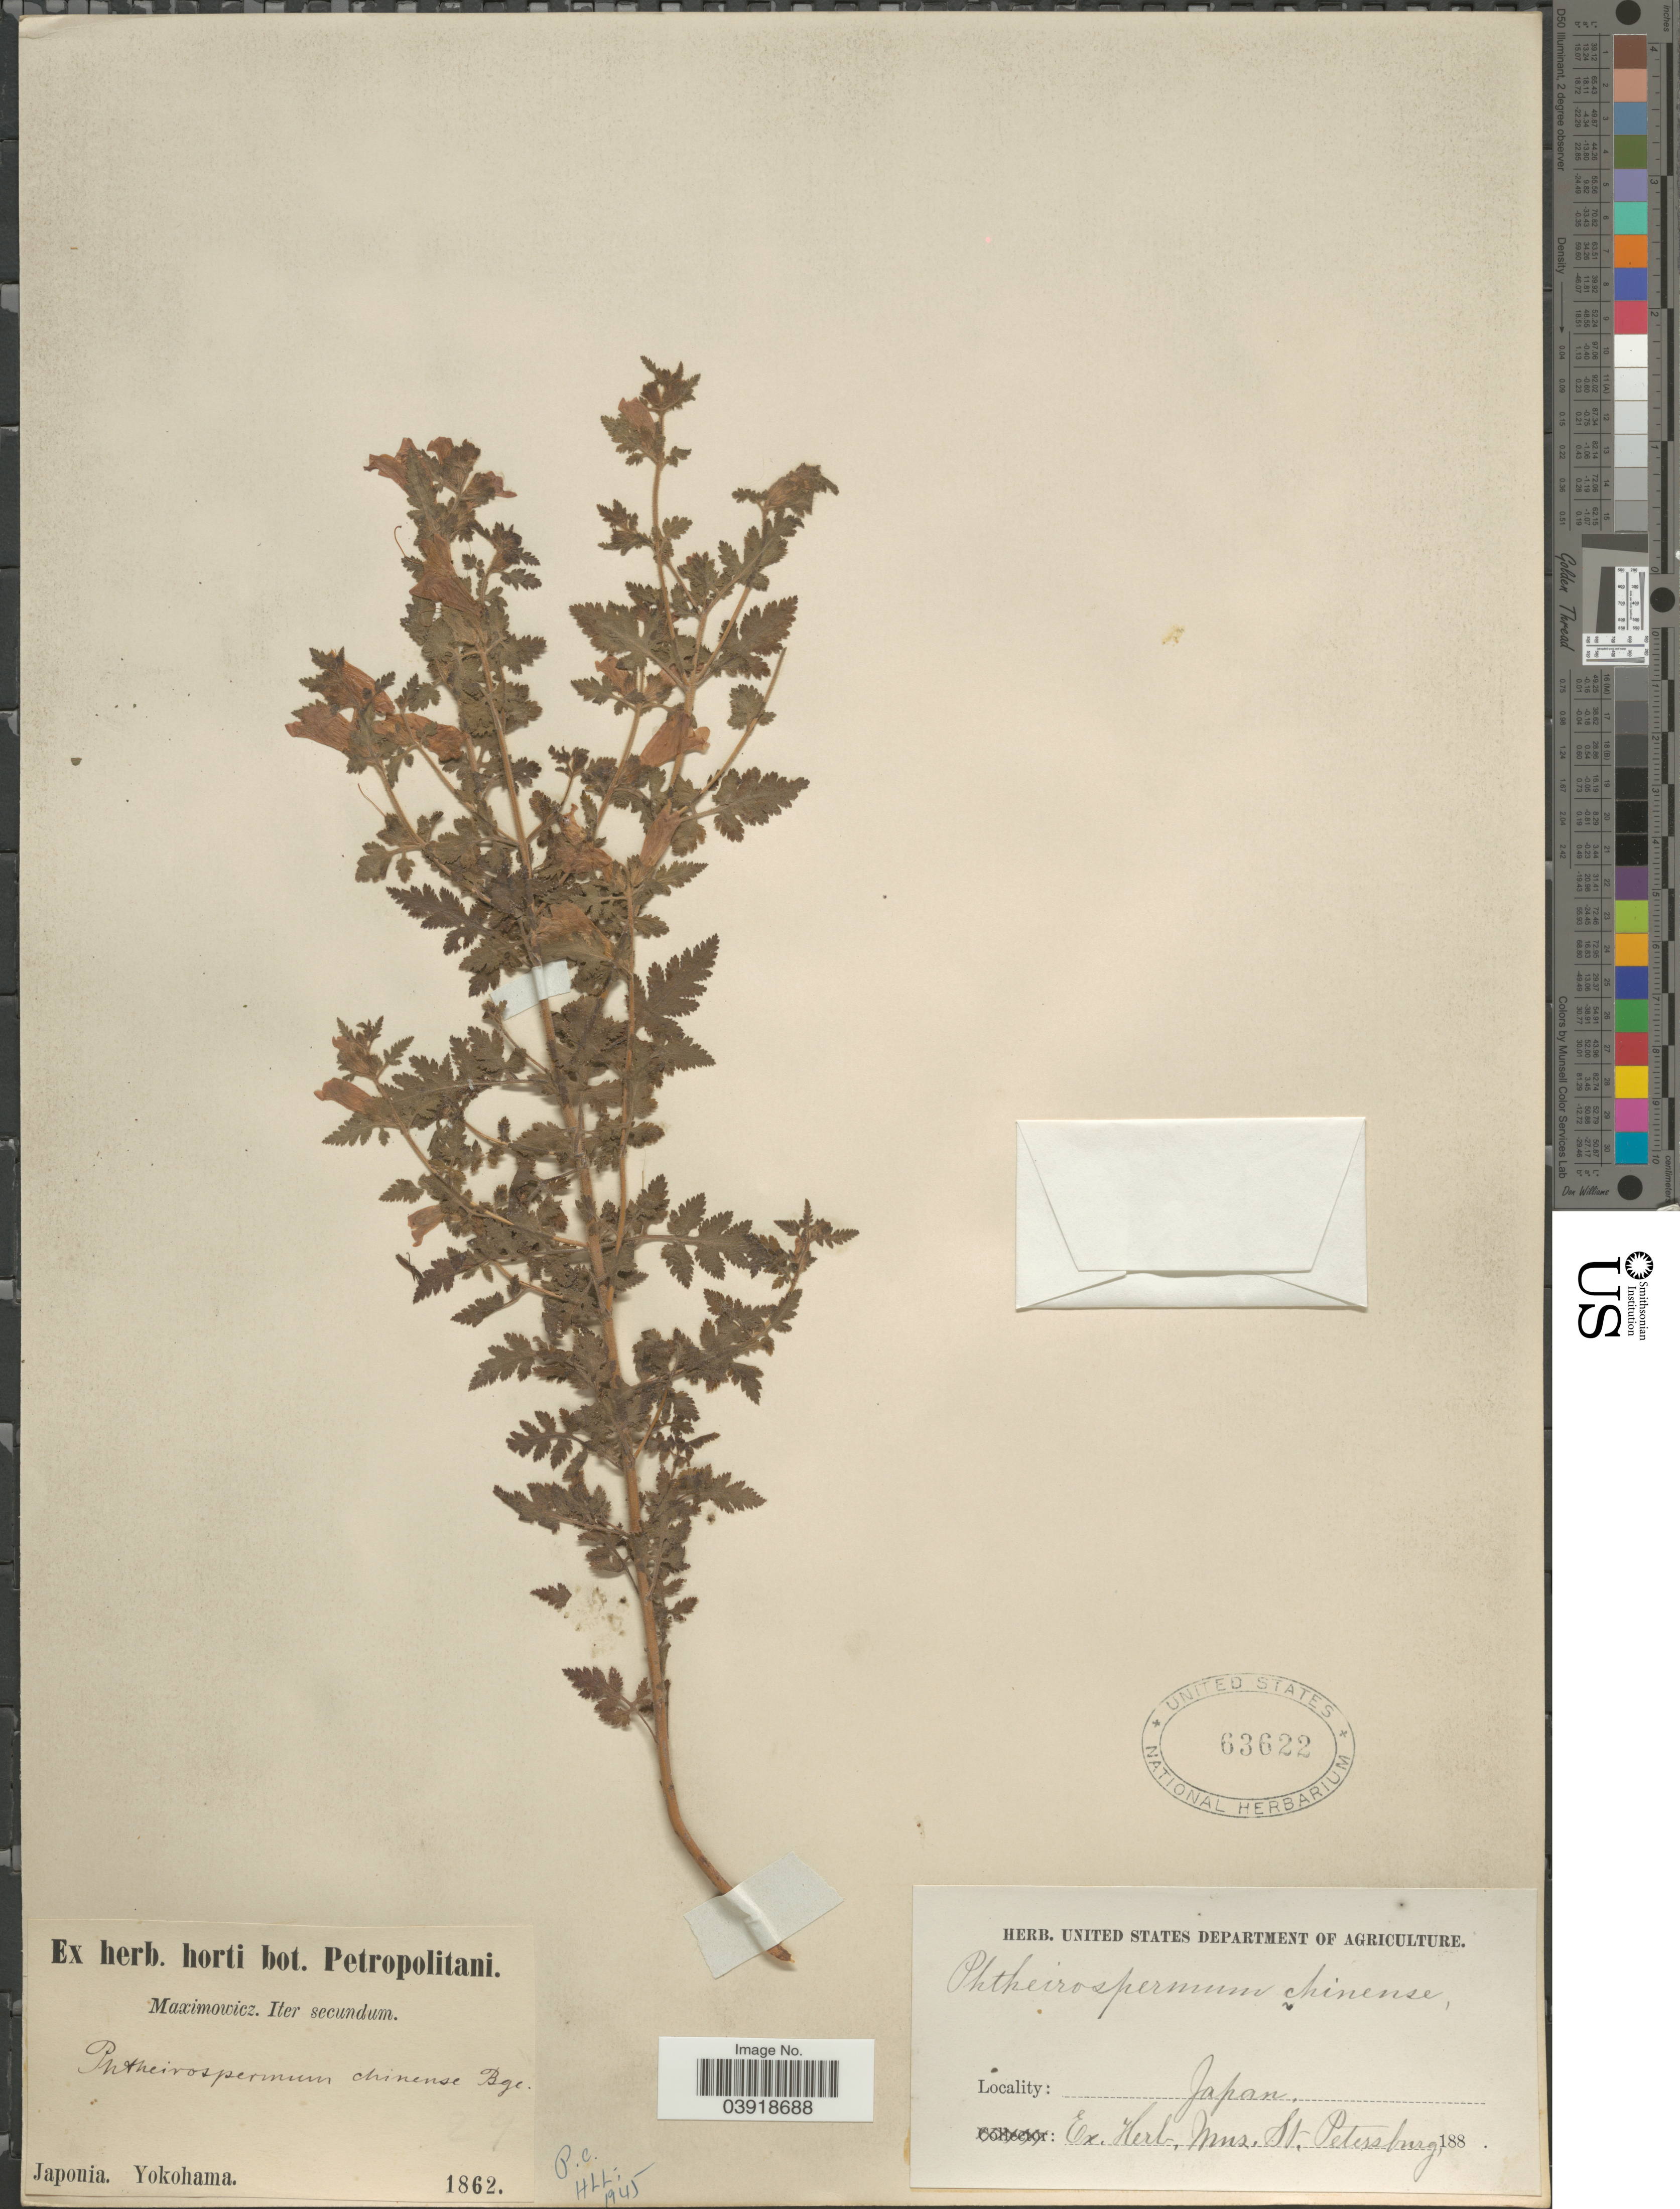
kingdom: Plantae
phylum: Tracheophyta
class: Magnoliopsida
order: Lamiales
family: Orobanchaceae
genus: Phtheirospermum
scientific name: Phtheirospermum chinense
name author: Bunge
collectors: Maximowicz, --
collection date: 1862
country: Japan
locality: Yokohama.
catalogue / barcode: US 63622